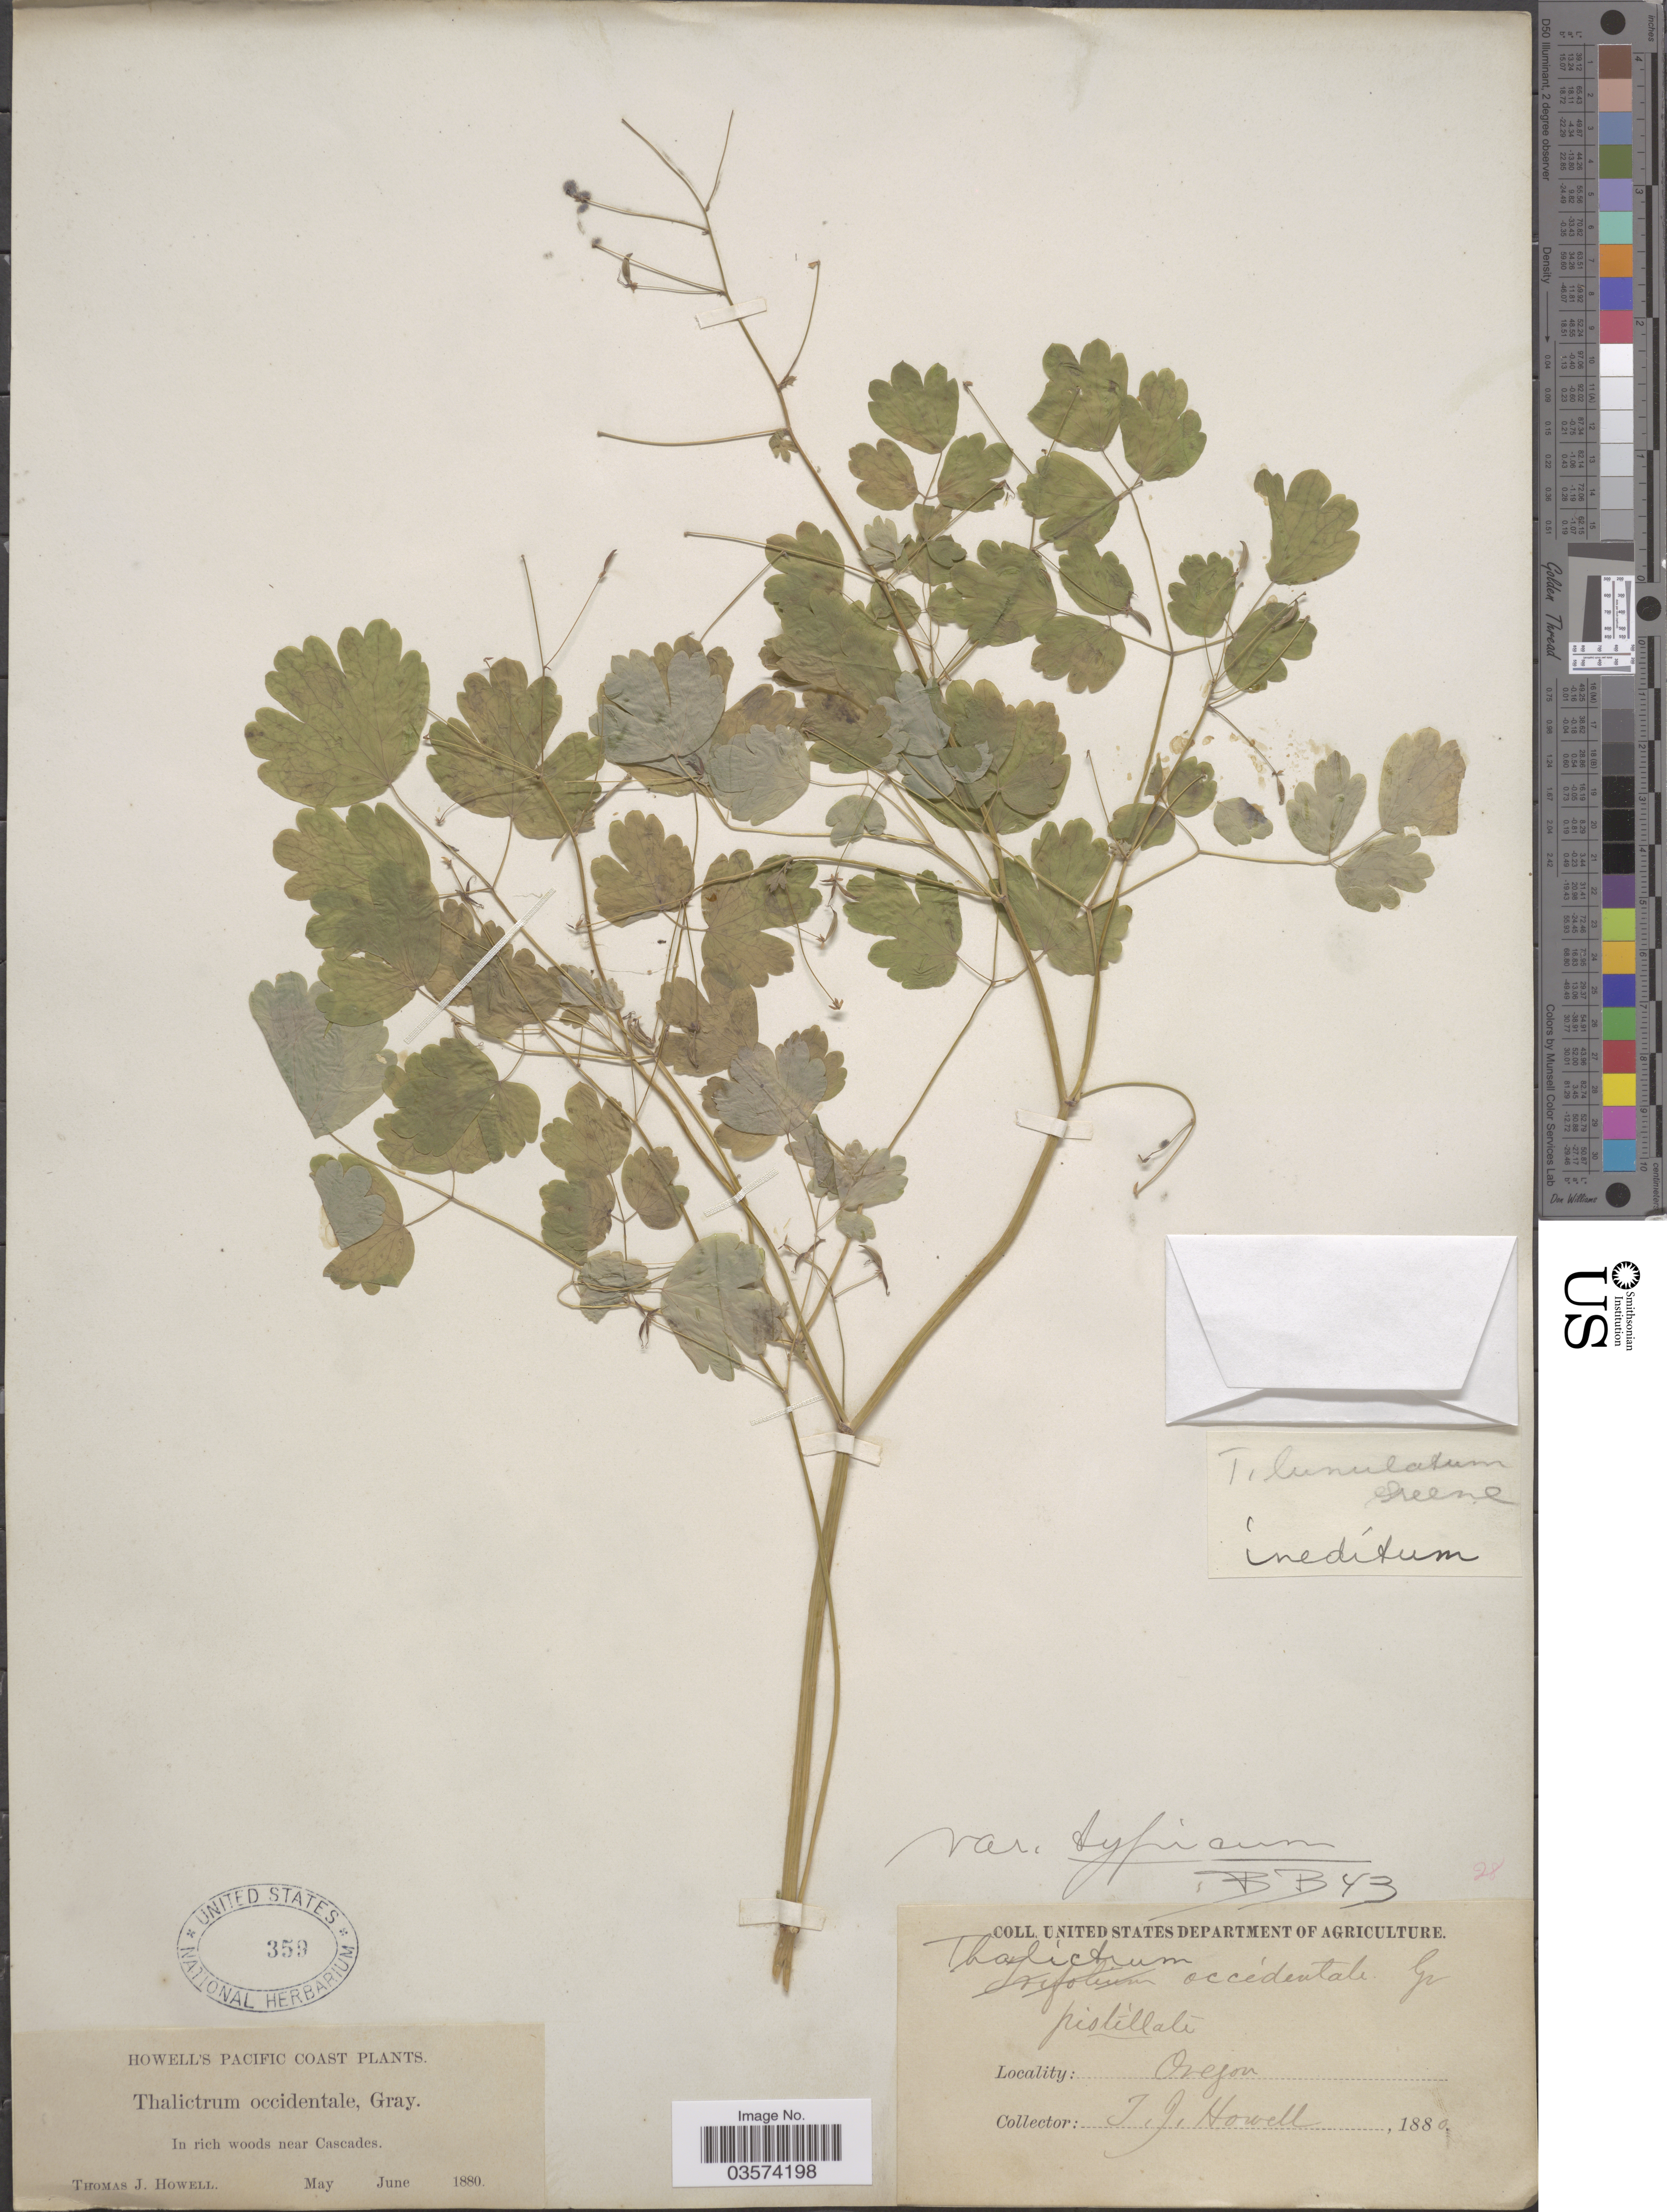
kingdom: Plantae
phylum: Tracheophyta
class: Magnoliopsida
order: Ranunculales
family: Ranunculaceae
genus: Thalictrum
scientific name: Thalictrum occidentale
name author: A. Gray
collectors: T. J. Howell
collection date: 1880-05/1880-06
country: United States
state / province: Oregon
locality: In rich woods near Cascades.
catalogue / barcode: US 359